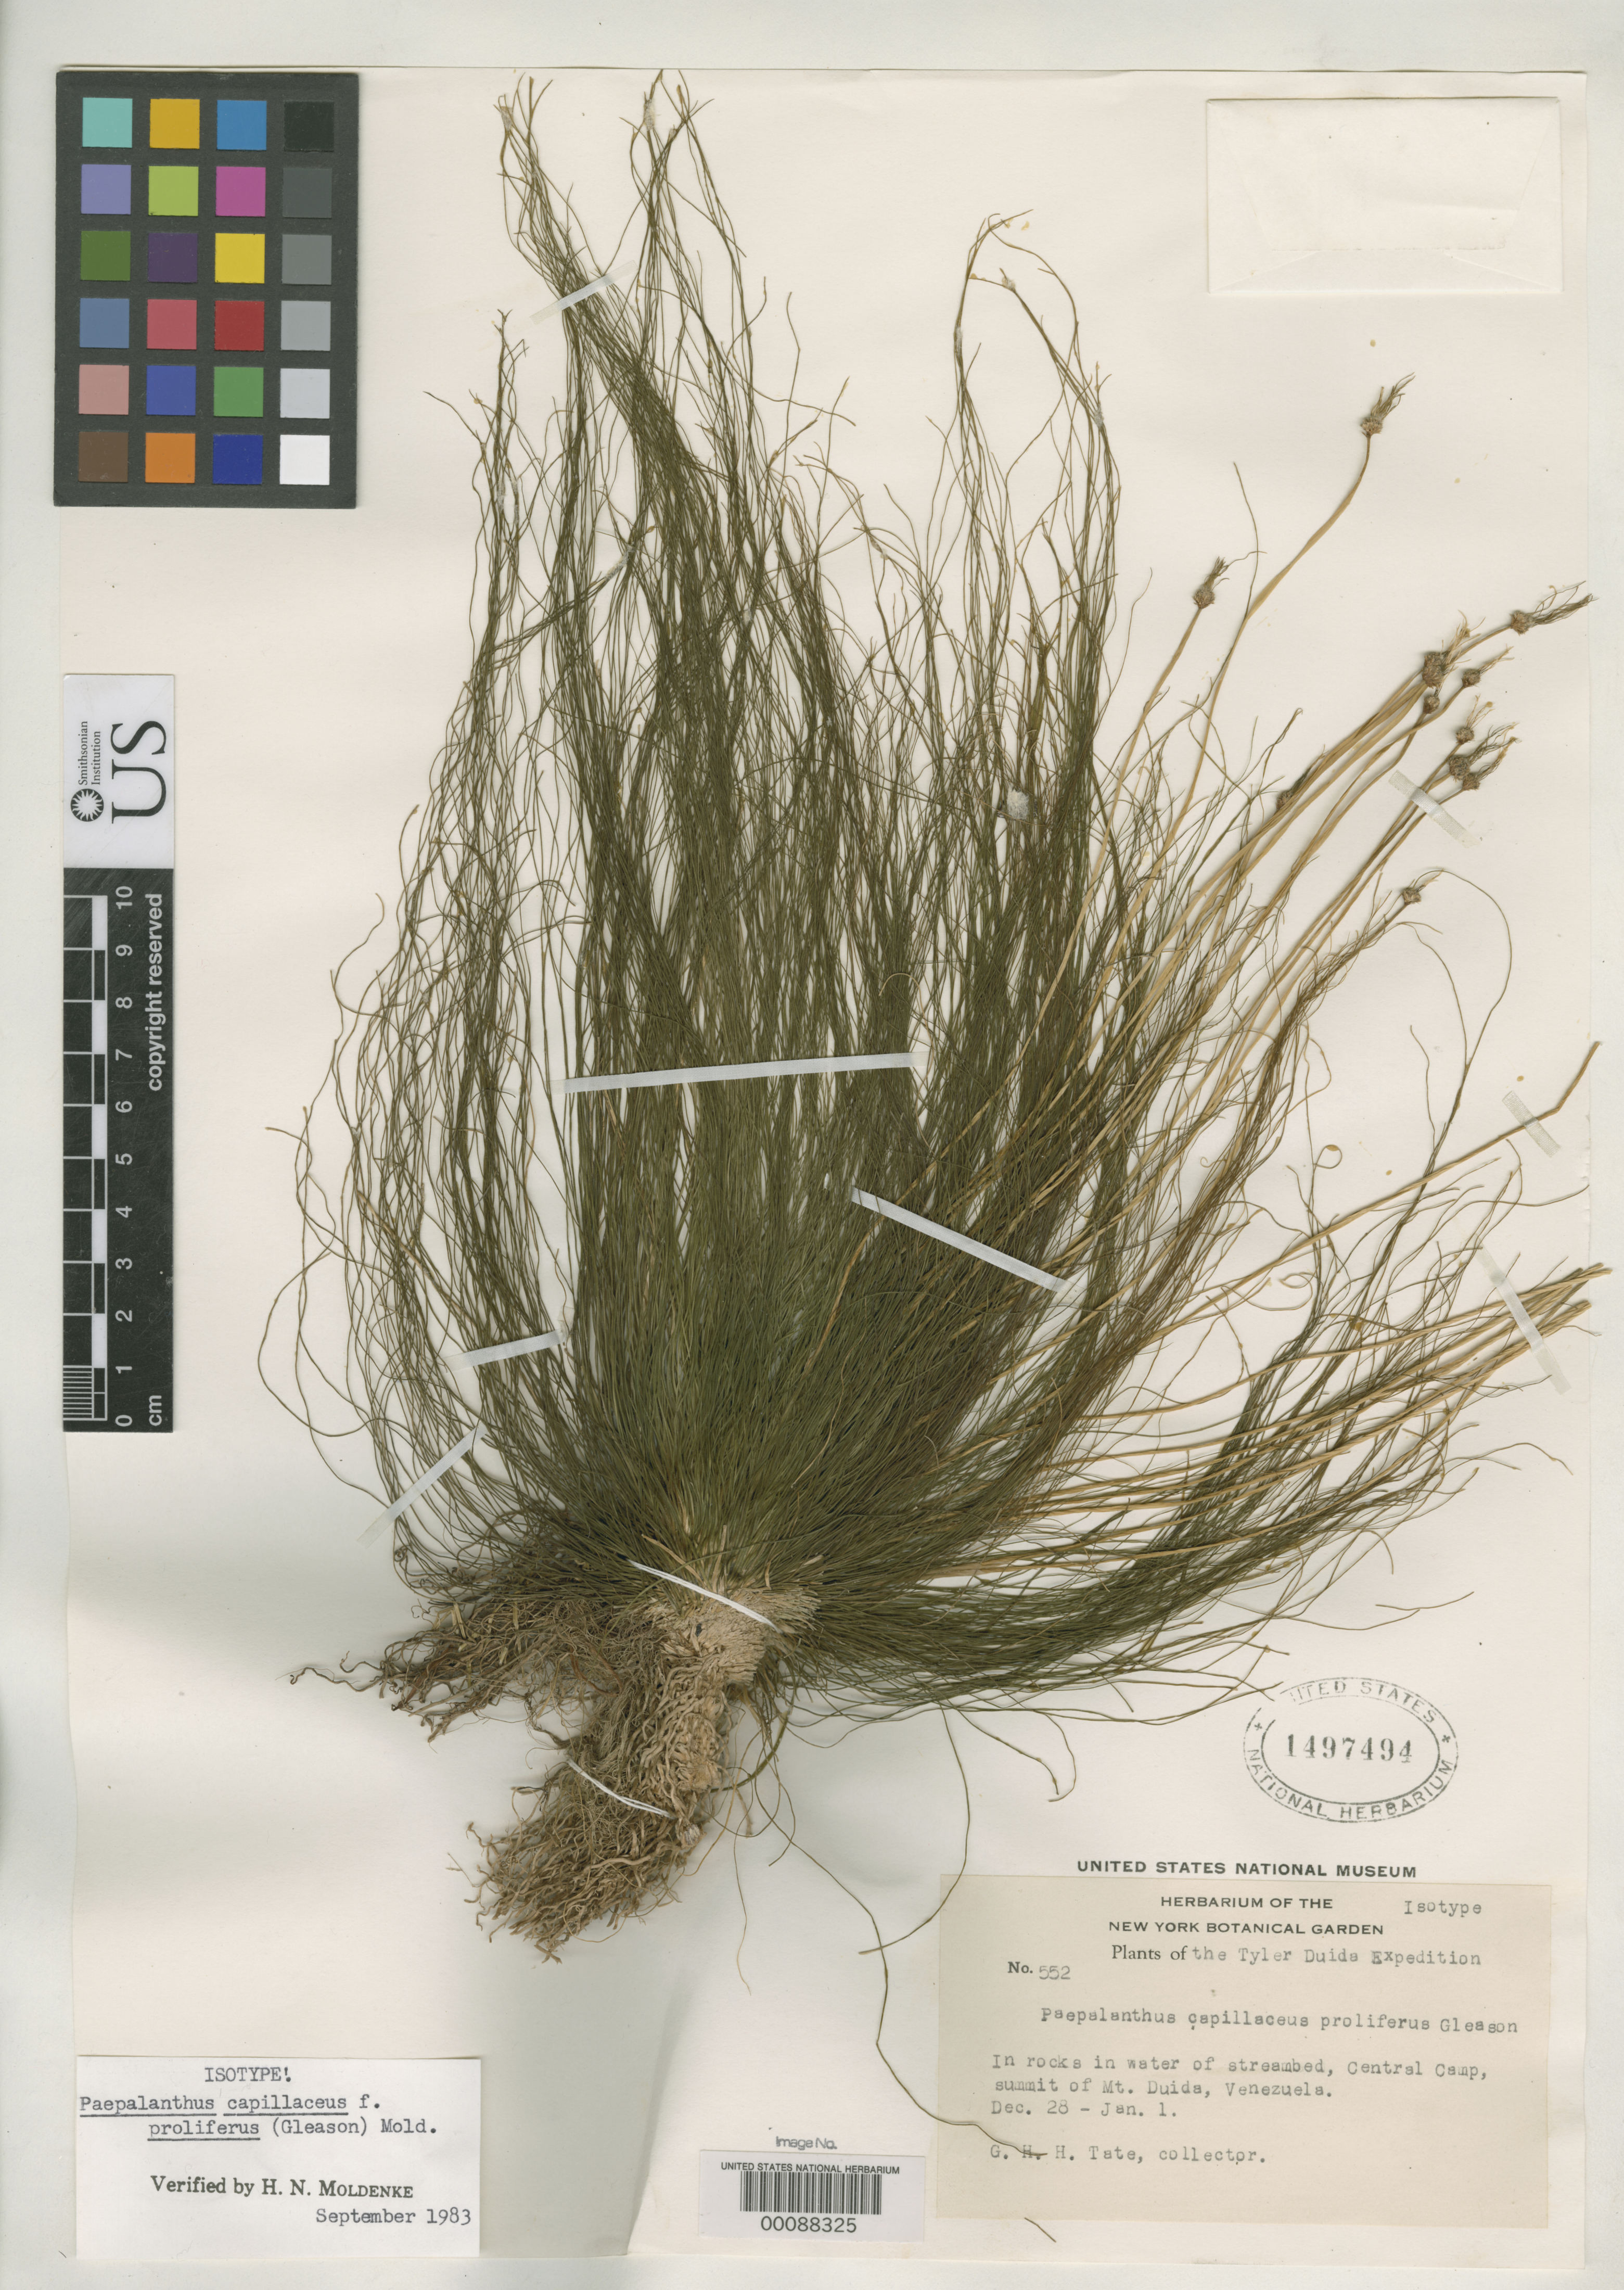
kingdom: Plantae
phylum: Tracheophyta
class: Liliopsida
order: Poales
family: Eriocaulaceae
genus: Paepalanthus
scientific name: Paepalanthus capillaceus var. proliferus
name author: Gleason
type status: Isotype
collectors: G. H. H.Tate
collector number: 552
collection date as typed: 28 Dec ---- to 01 Jan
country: Venezuela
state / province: Amazonas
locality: Central camp, summit of Mt. Duida.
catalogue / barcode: US 1497494